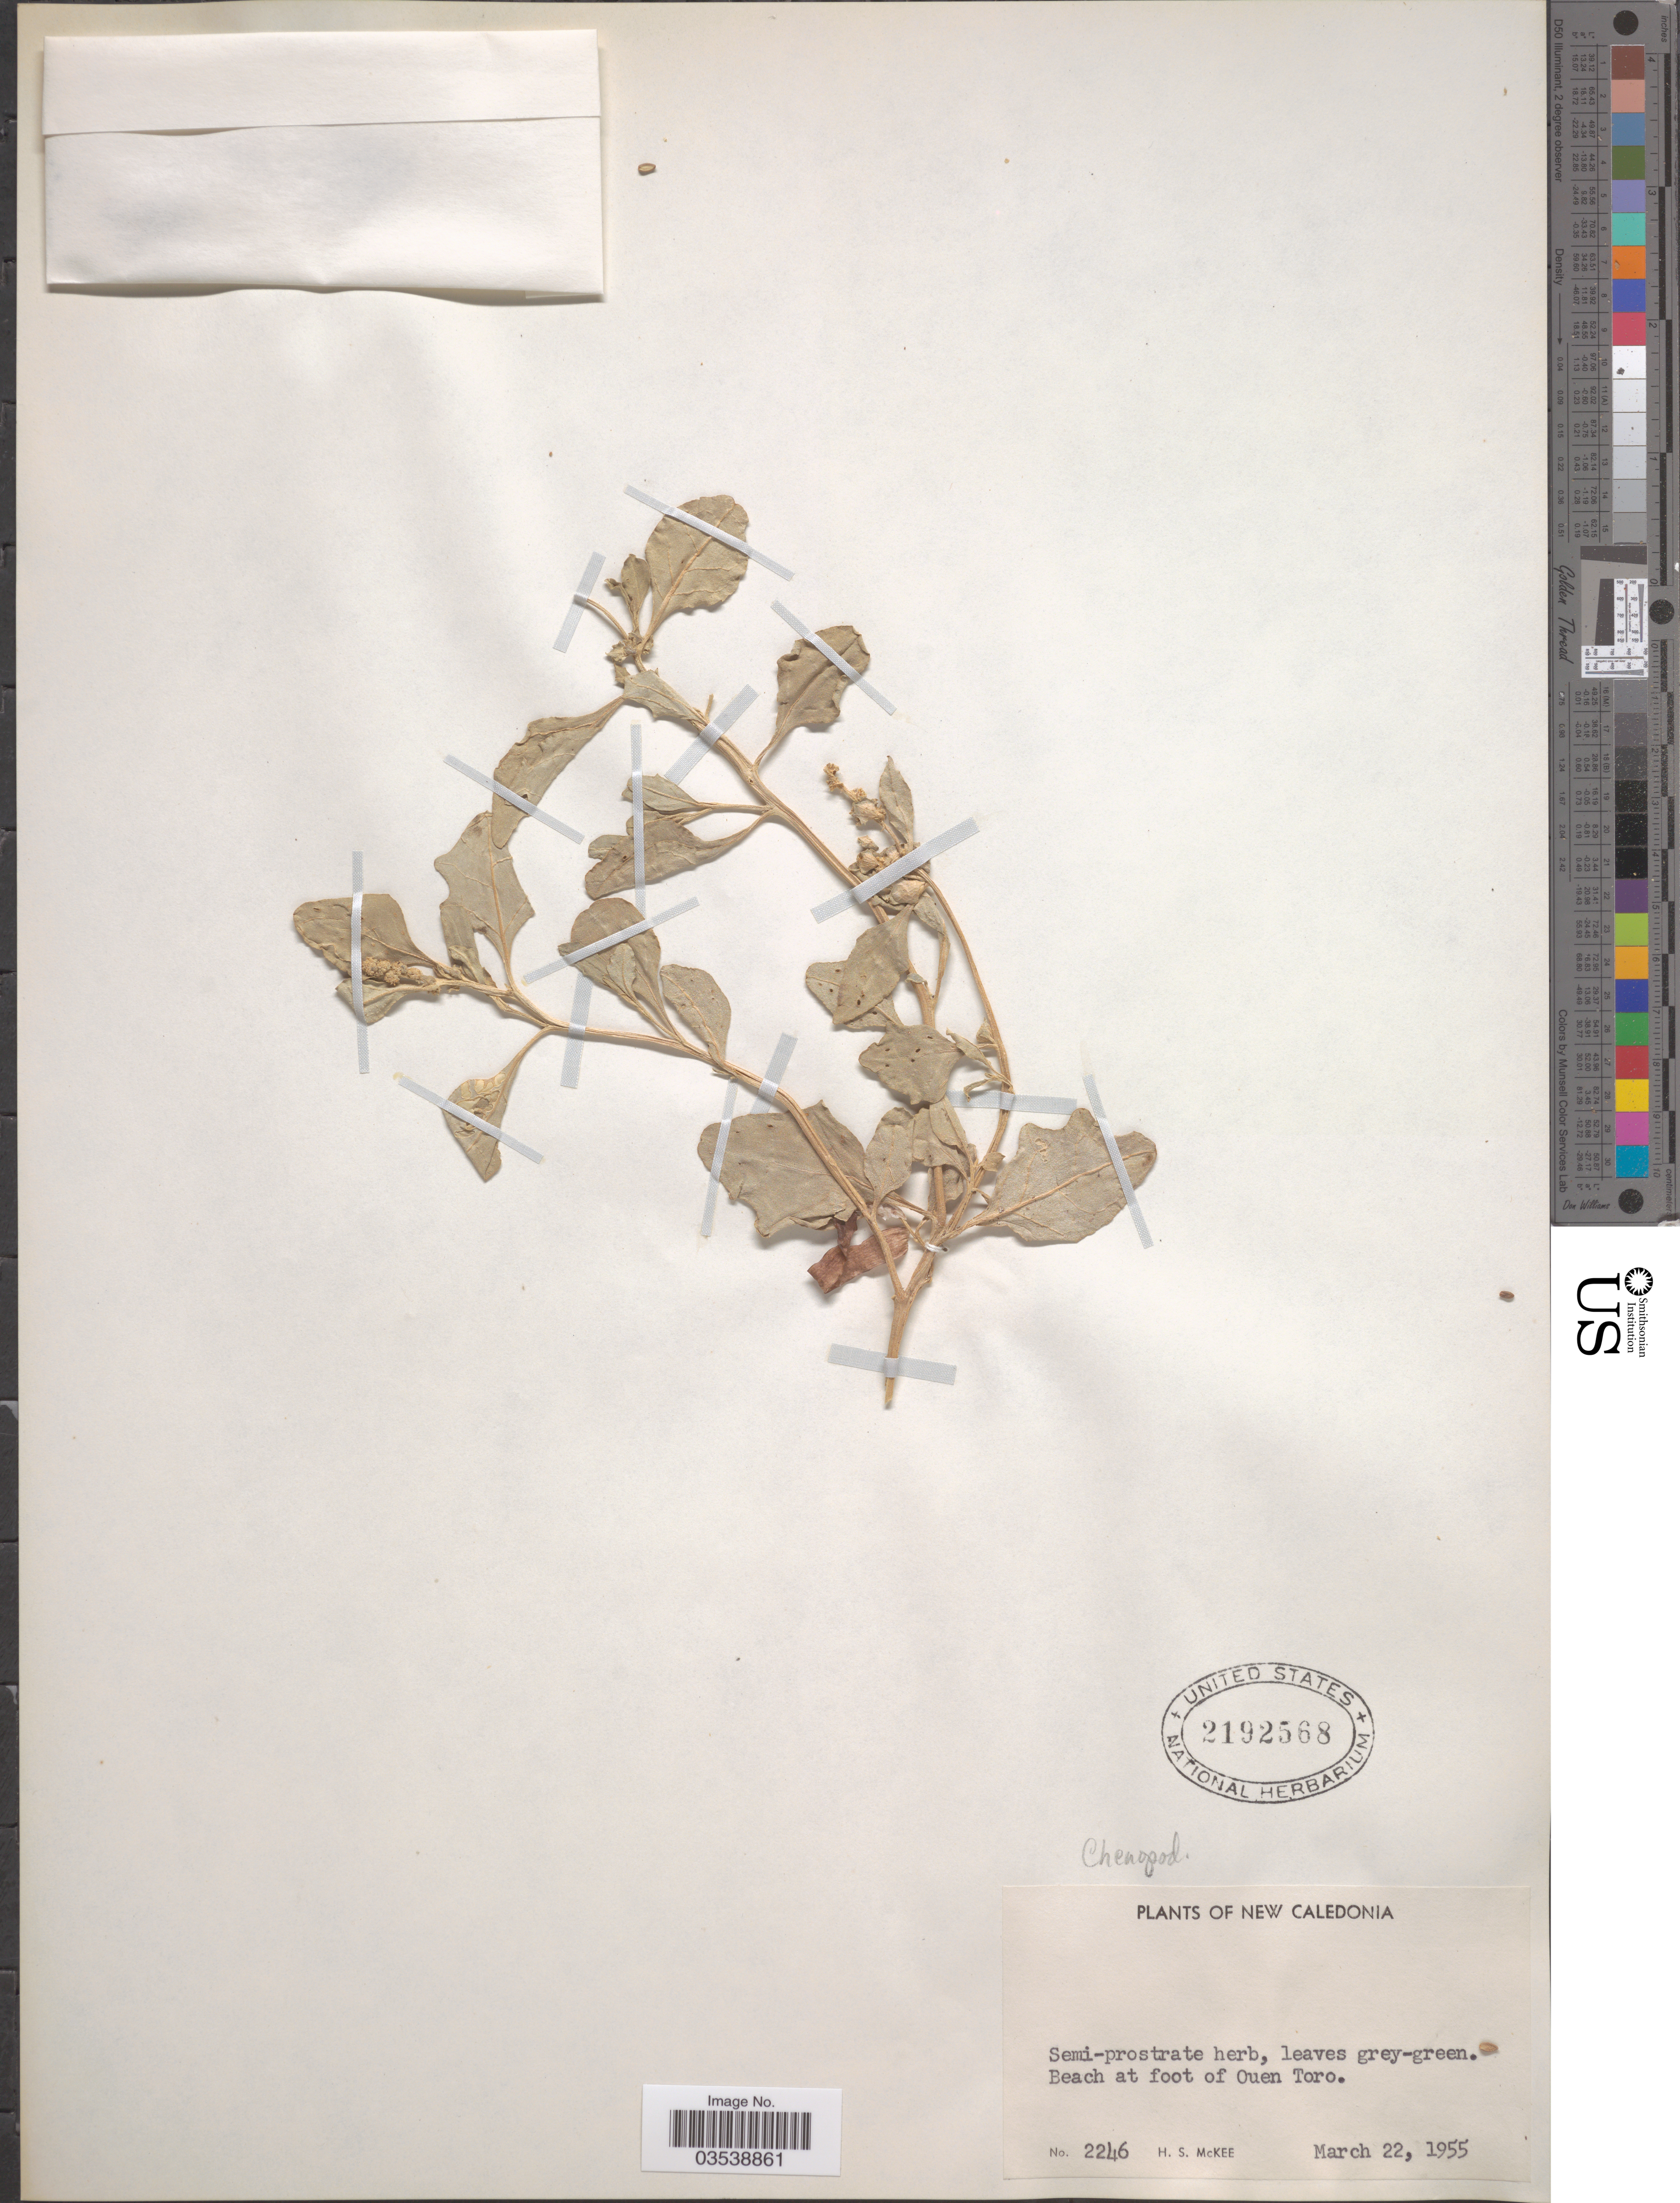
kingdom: Plantae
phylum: Tracheophyta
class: Magnoliopsida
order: Caryophyllales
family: Amaranthaceae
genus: Atriplex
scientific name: Atriplex jubata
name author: S. Moore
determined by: Strong, Mark T., (BOT), Smithsonian Institution - National Museum of Natural History (UNITED STATES)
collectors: H. S. McKee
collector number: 2246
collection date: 1955-03-22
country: New Caledonia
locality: Beach at foot of Ouen Toro.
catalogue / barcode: US 2192568